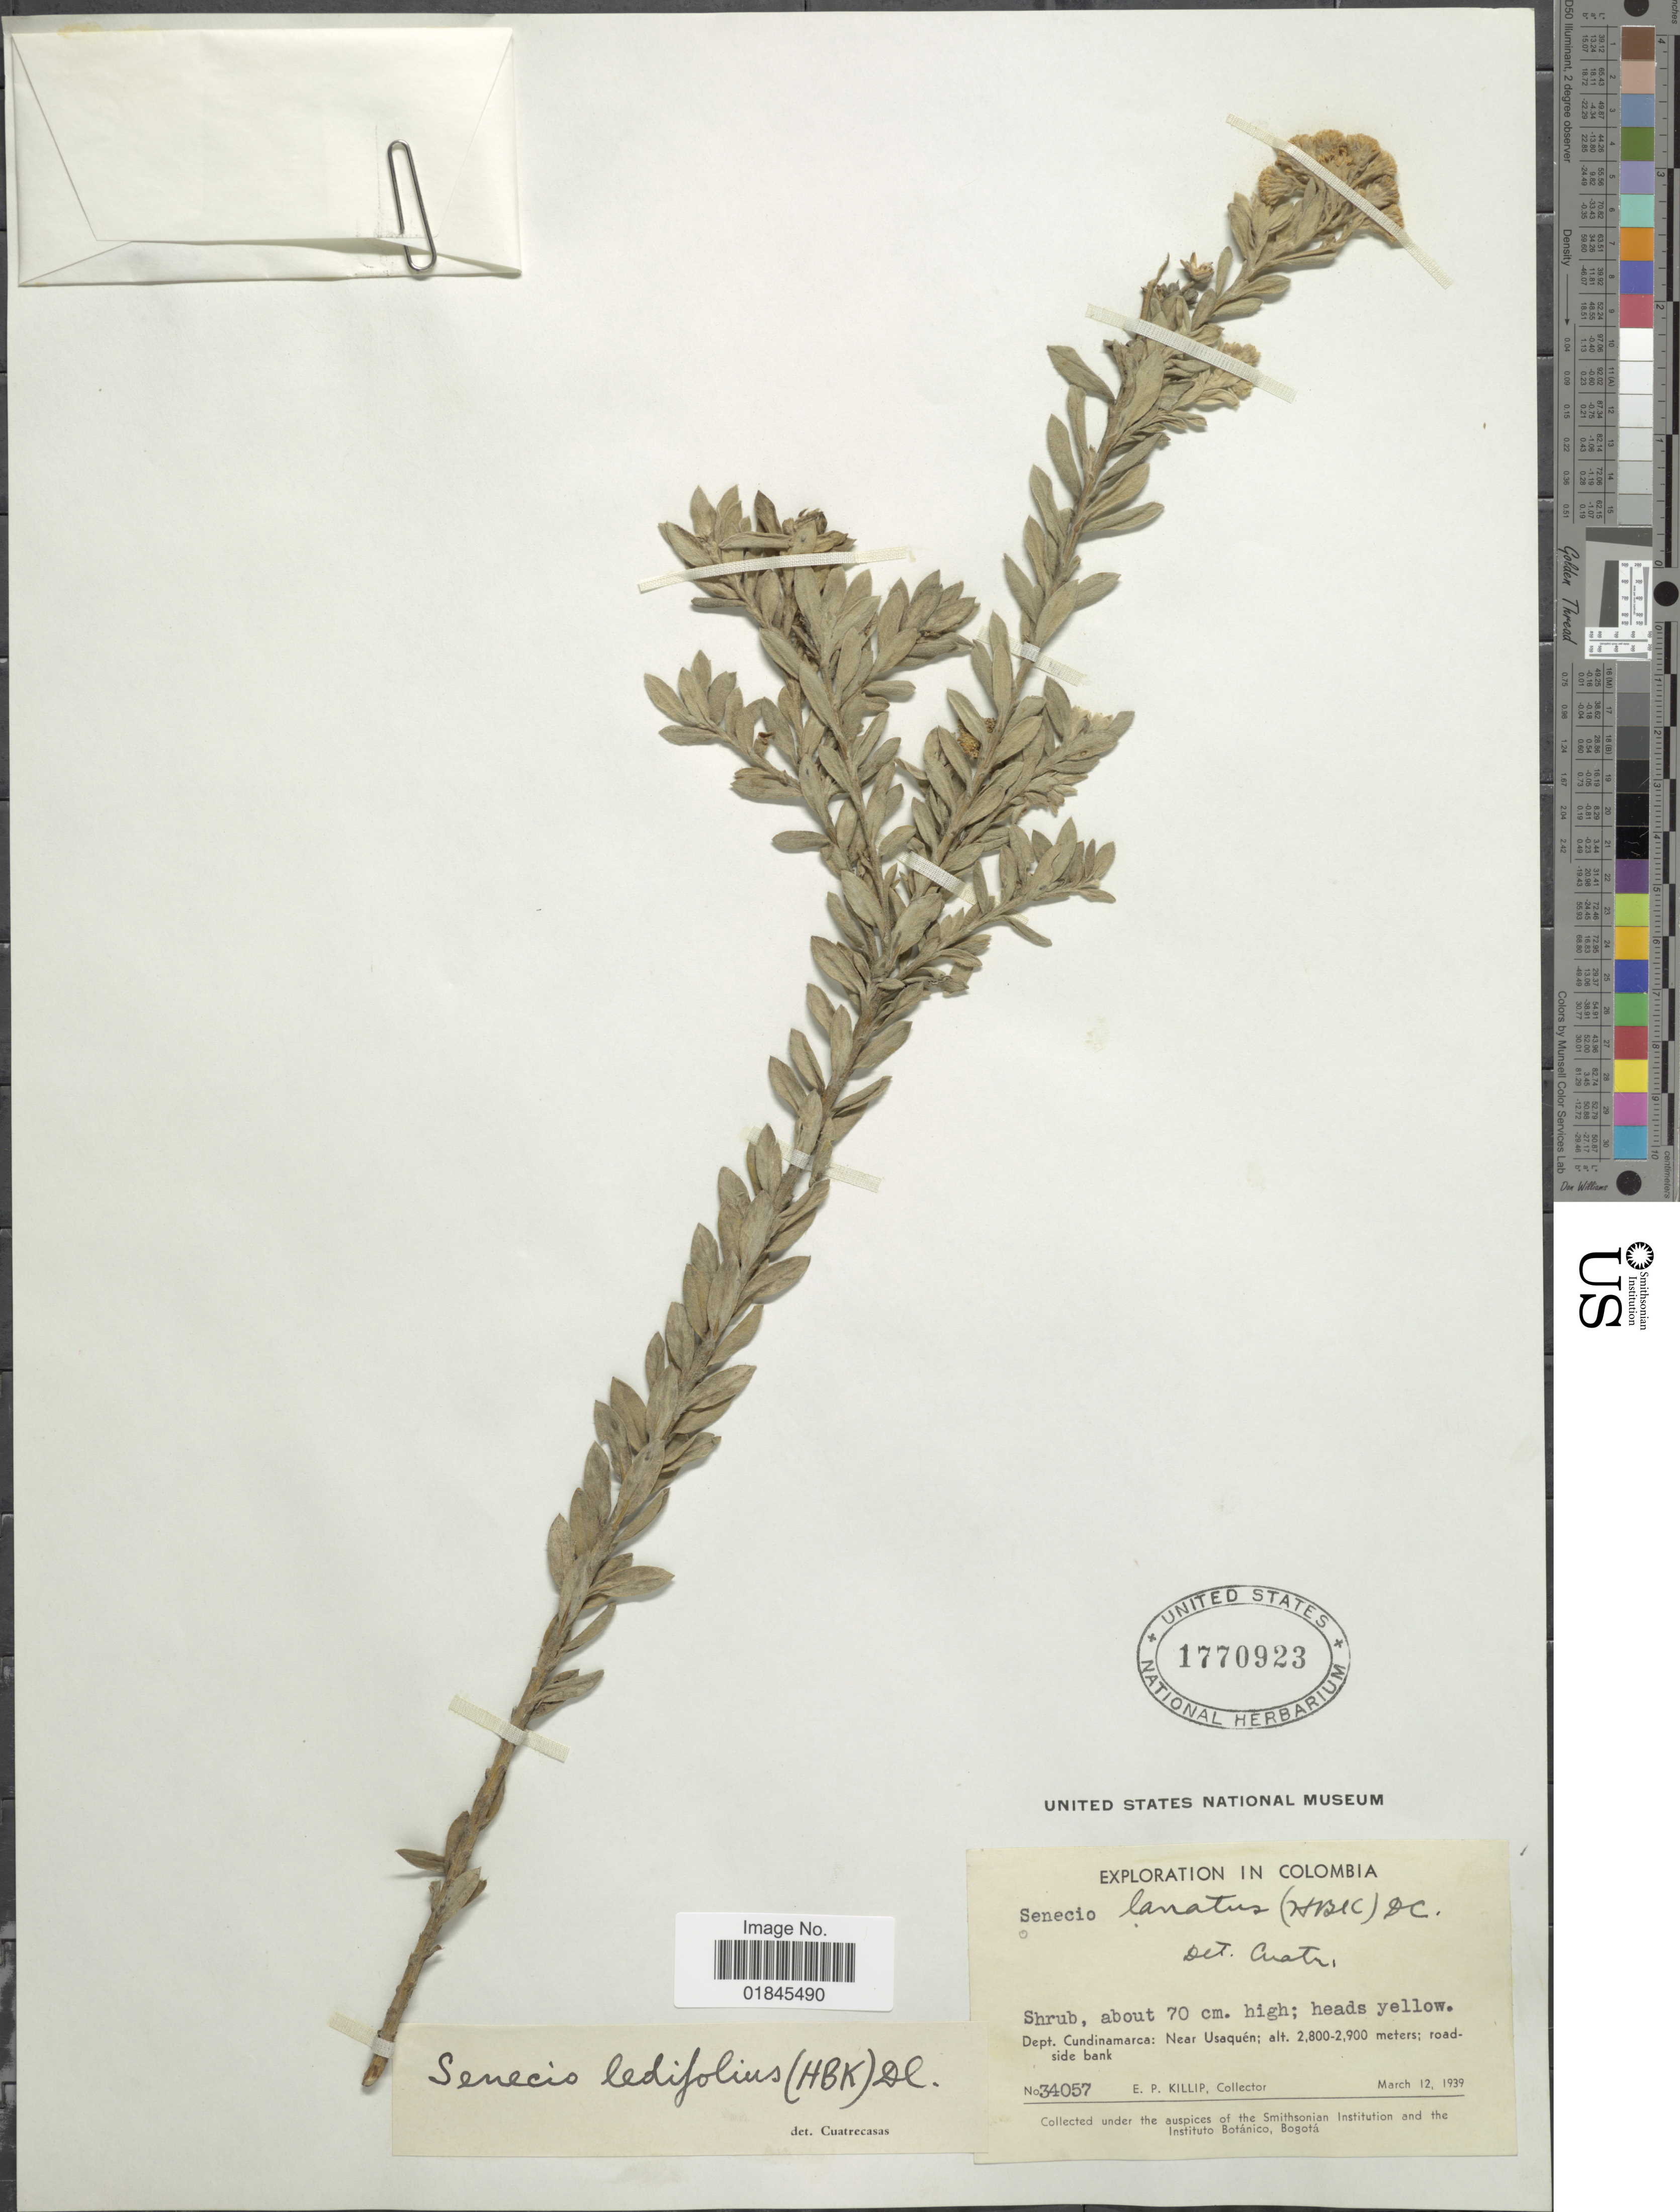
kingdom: Plantae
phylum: Tracheophyta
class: Magnoliopsida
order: Asterales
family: Asteraceae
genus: Pentacalia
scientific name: Pentacalia ledifolia f. perlanta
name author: Cuatrec.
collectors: E. P. Killip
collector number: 34057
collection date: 1939-03-12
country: Colombia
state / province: Cundinamarca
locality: Dept. Cundinamarca: Near Usaquén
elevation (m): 2800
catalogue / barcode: US 1770923